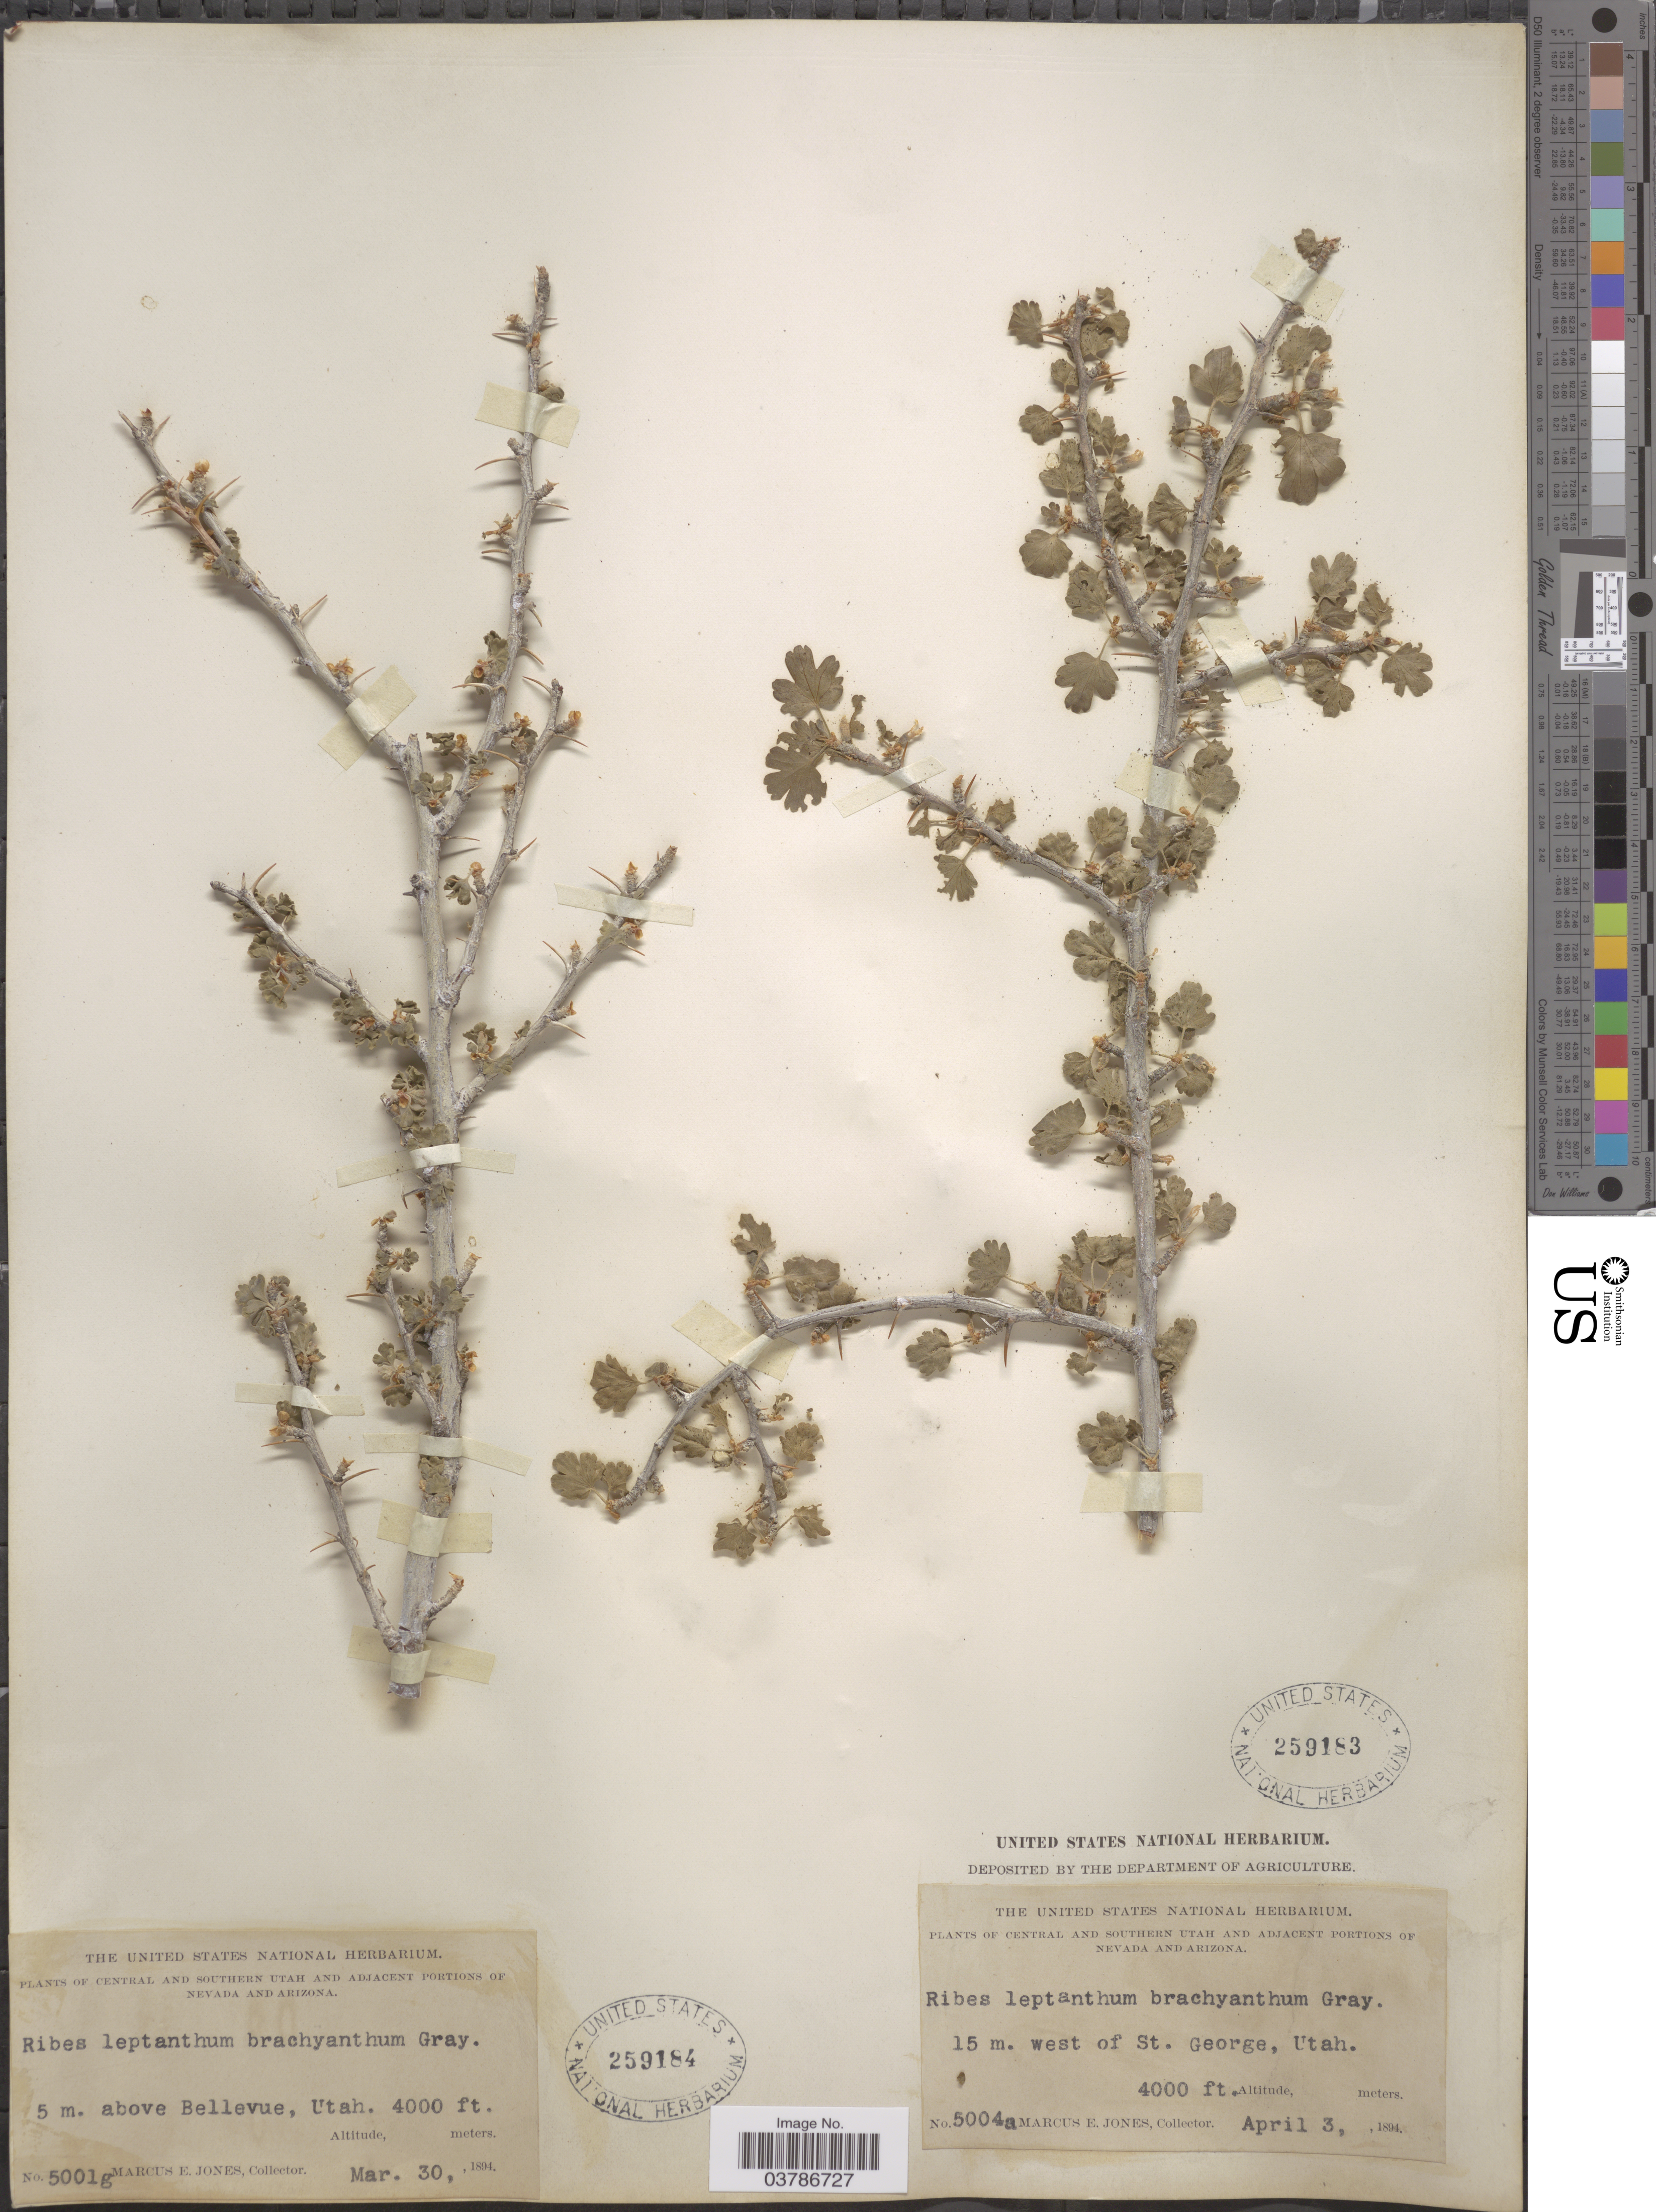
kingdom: Plantae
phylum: Tracheophyta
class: Magnoliopsida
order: Saxifragales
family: Grossulariaceae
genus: Ribes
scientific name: Ribes velutinum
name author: Greene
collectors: M. E. Jones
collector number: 5001g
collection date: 1894-03-30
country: United States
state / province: Utah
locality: Central and Southern Utah. 5 m. above Bellevue.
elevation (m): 1219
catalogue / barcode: US 259184-2